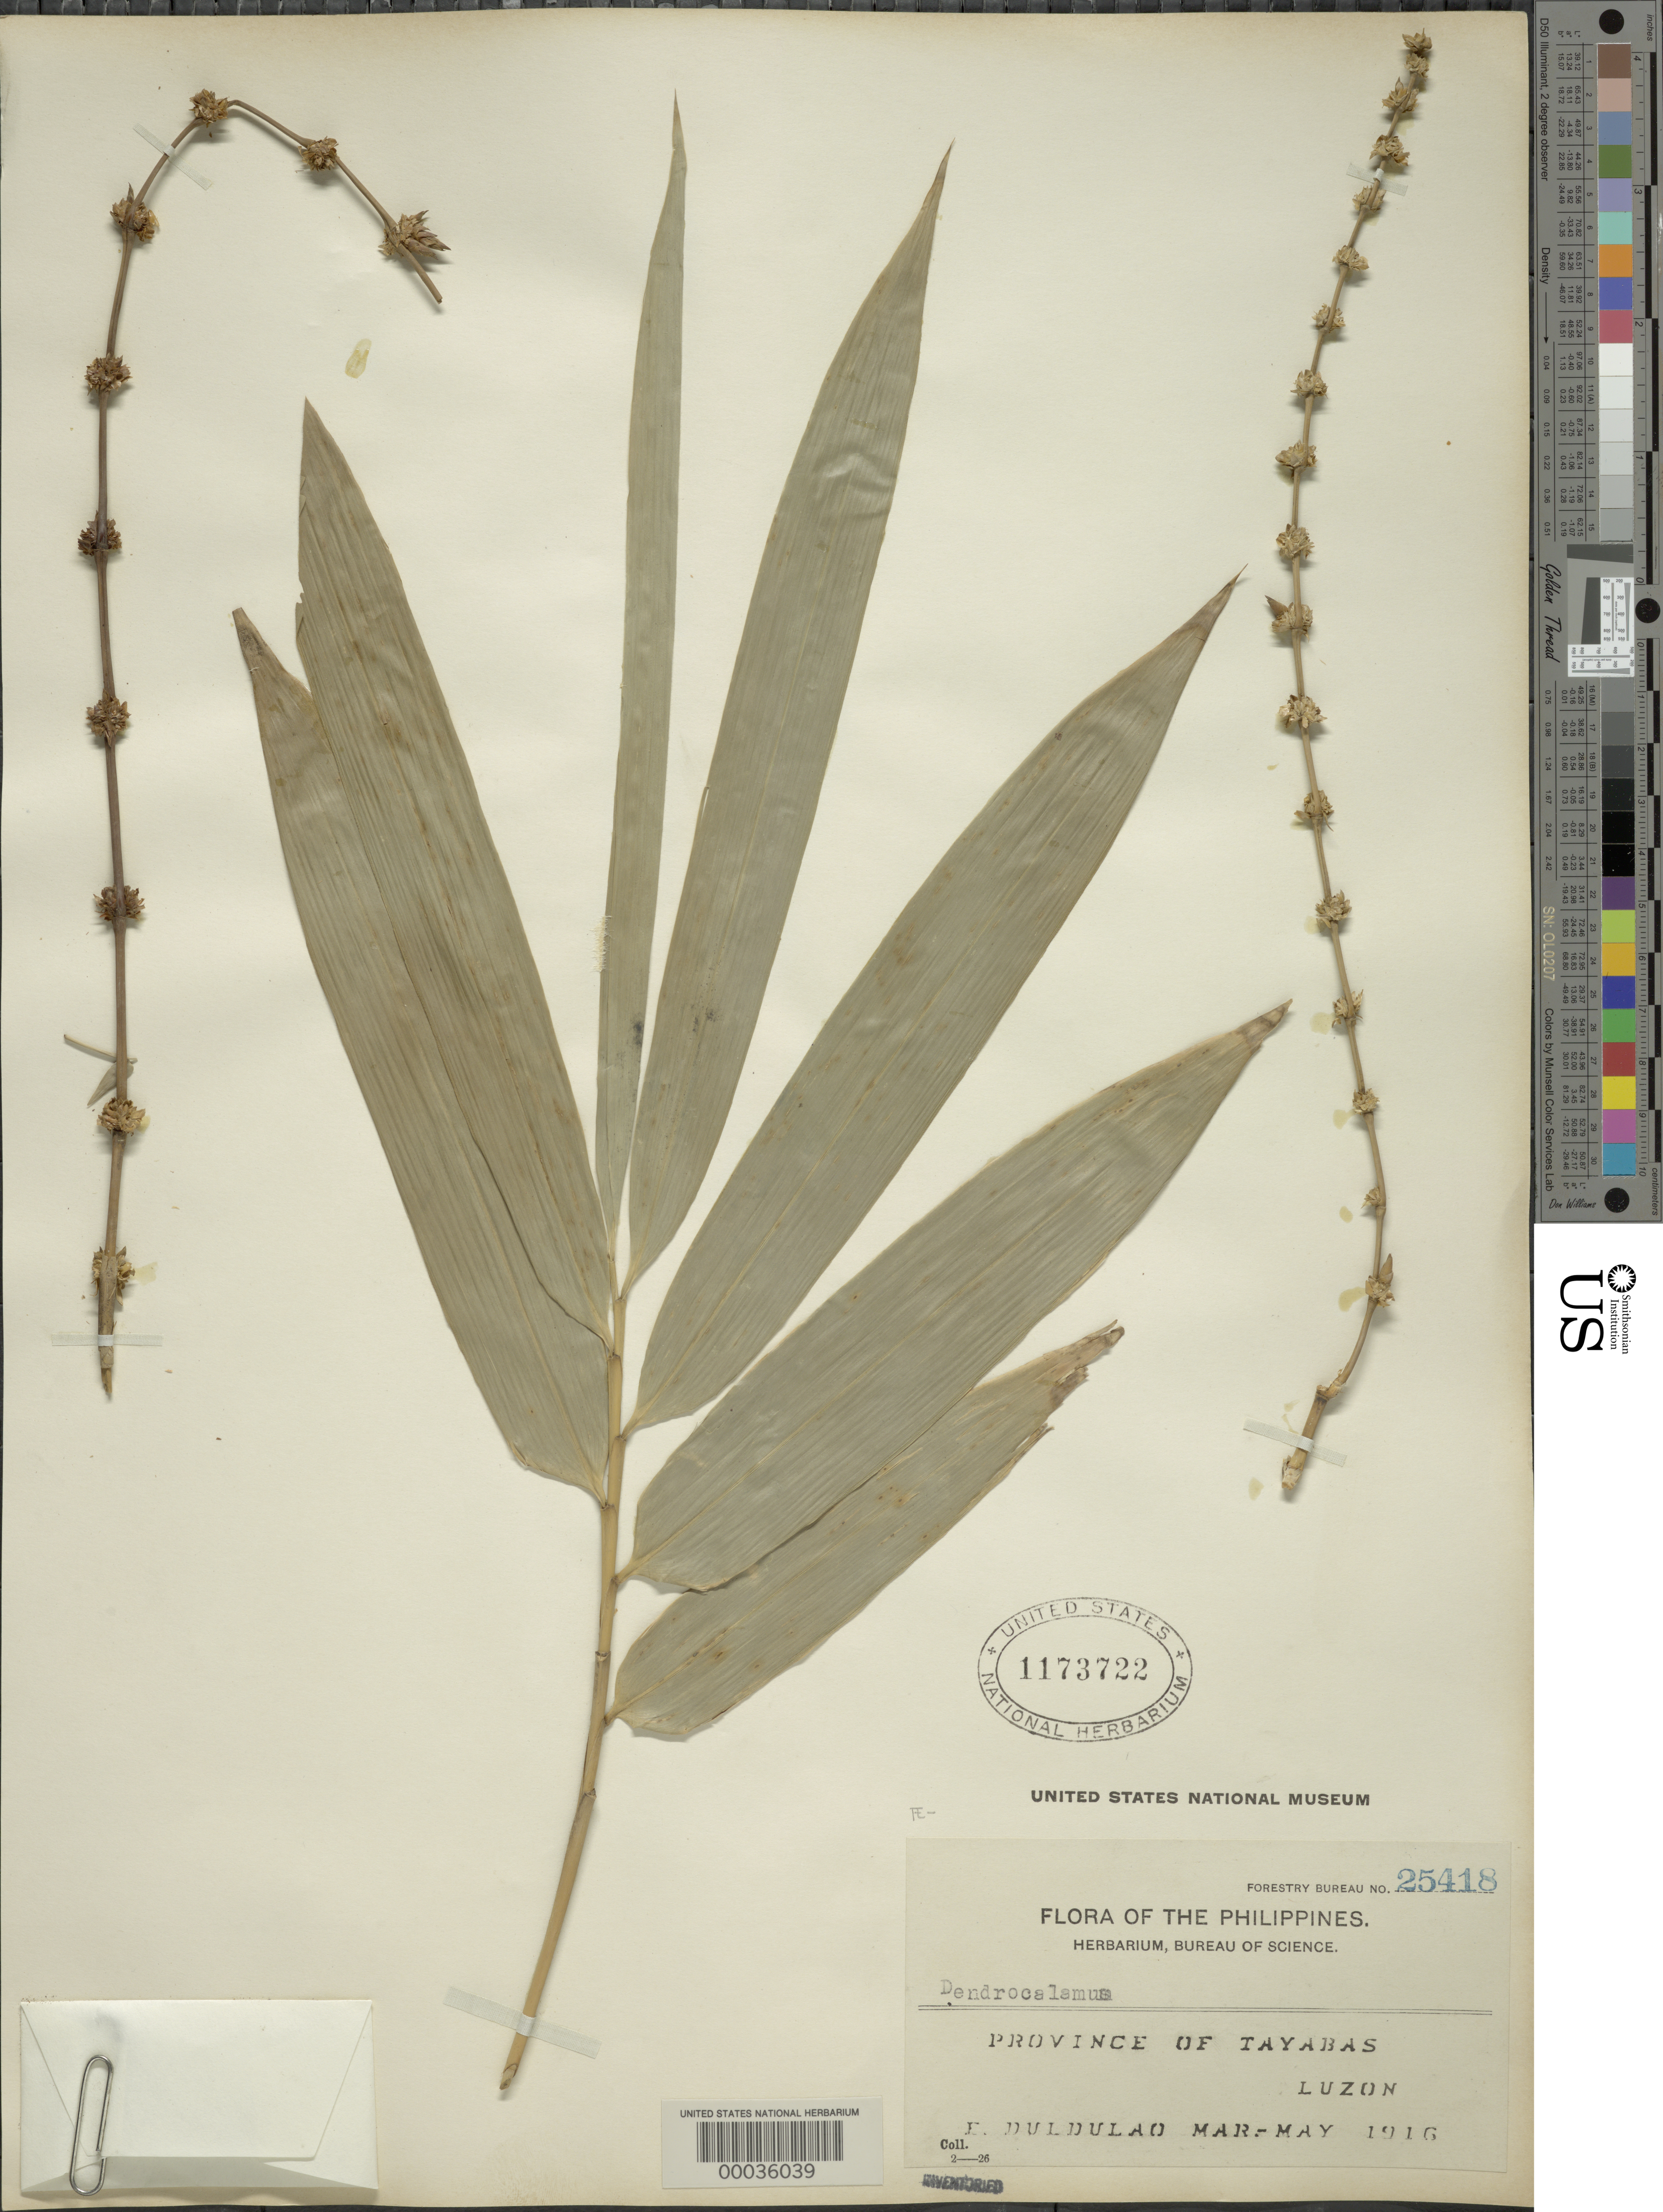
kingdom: Plantae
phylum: Tracheophyta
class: Liliopsida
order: Poales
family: Poaceae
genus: Dendrocalamus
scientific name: Dendrocalamus sp.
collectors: E. Duldulao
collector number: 25418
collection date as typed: Mar 1916 to -- May 1916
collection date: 1916-03/1916-05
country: Philippines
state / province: Calabarzon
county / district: Quezon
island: Luzon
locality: Tayabas, province de. [= quezon province]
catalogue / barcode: US 1173722